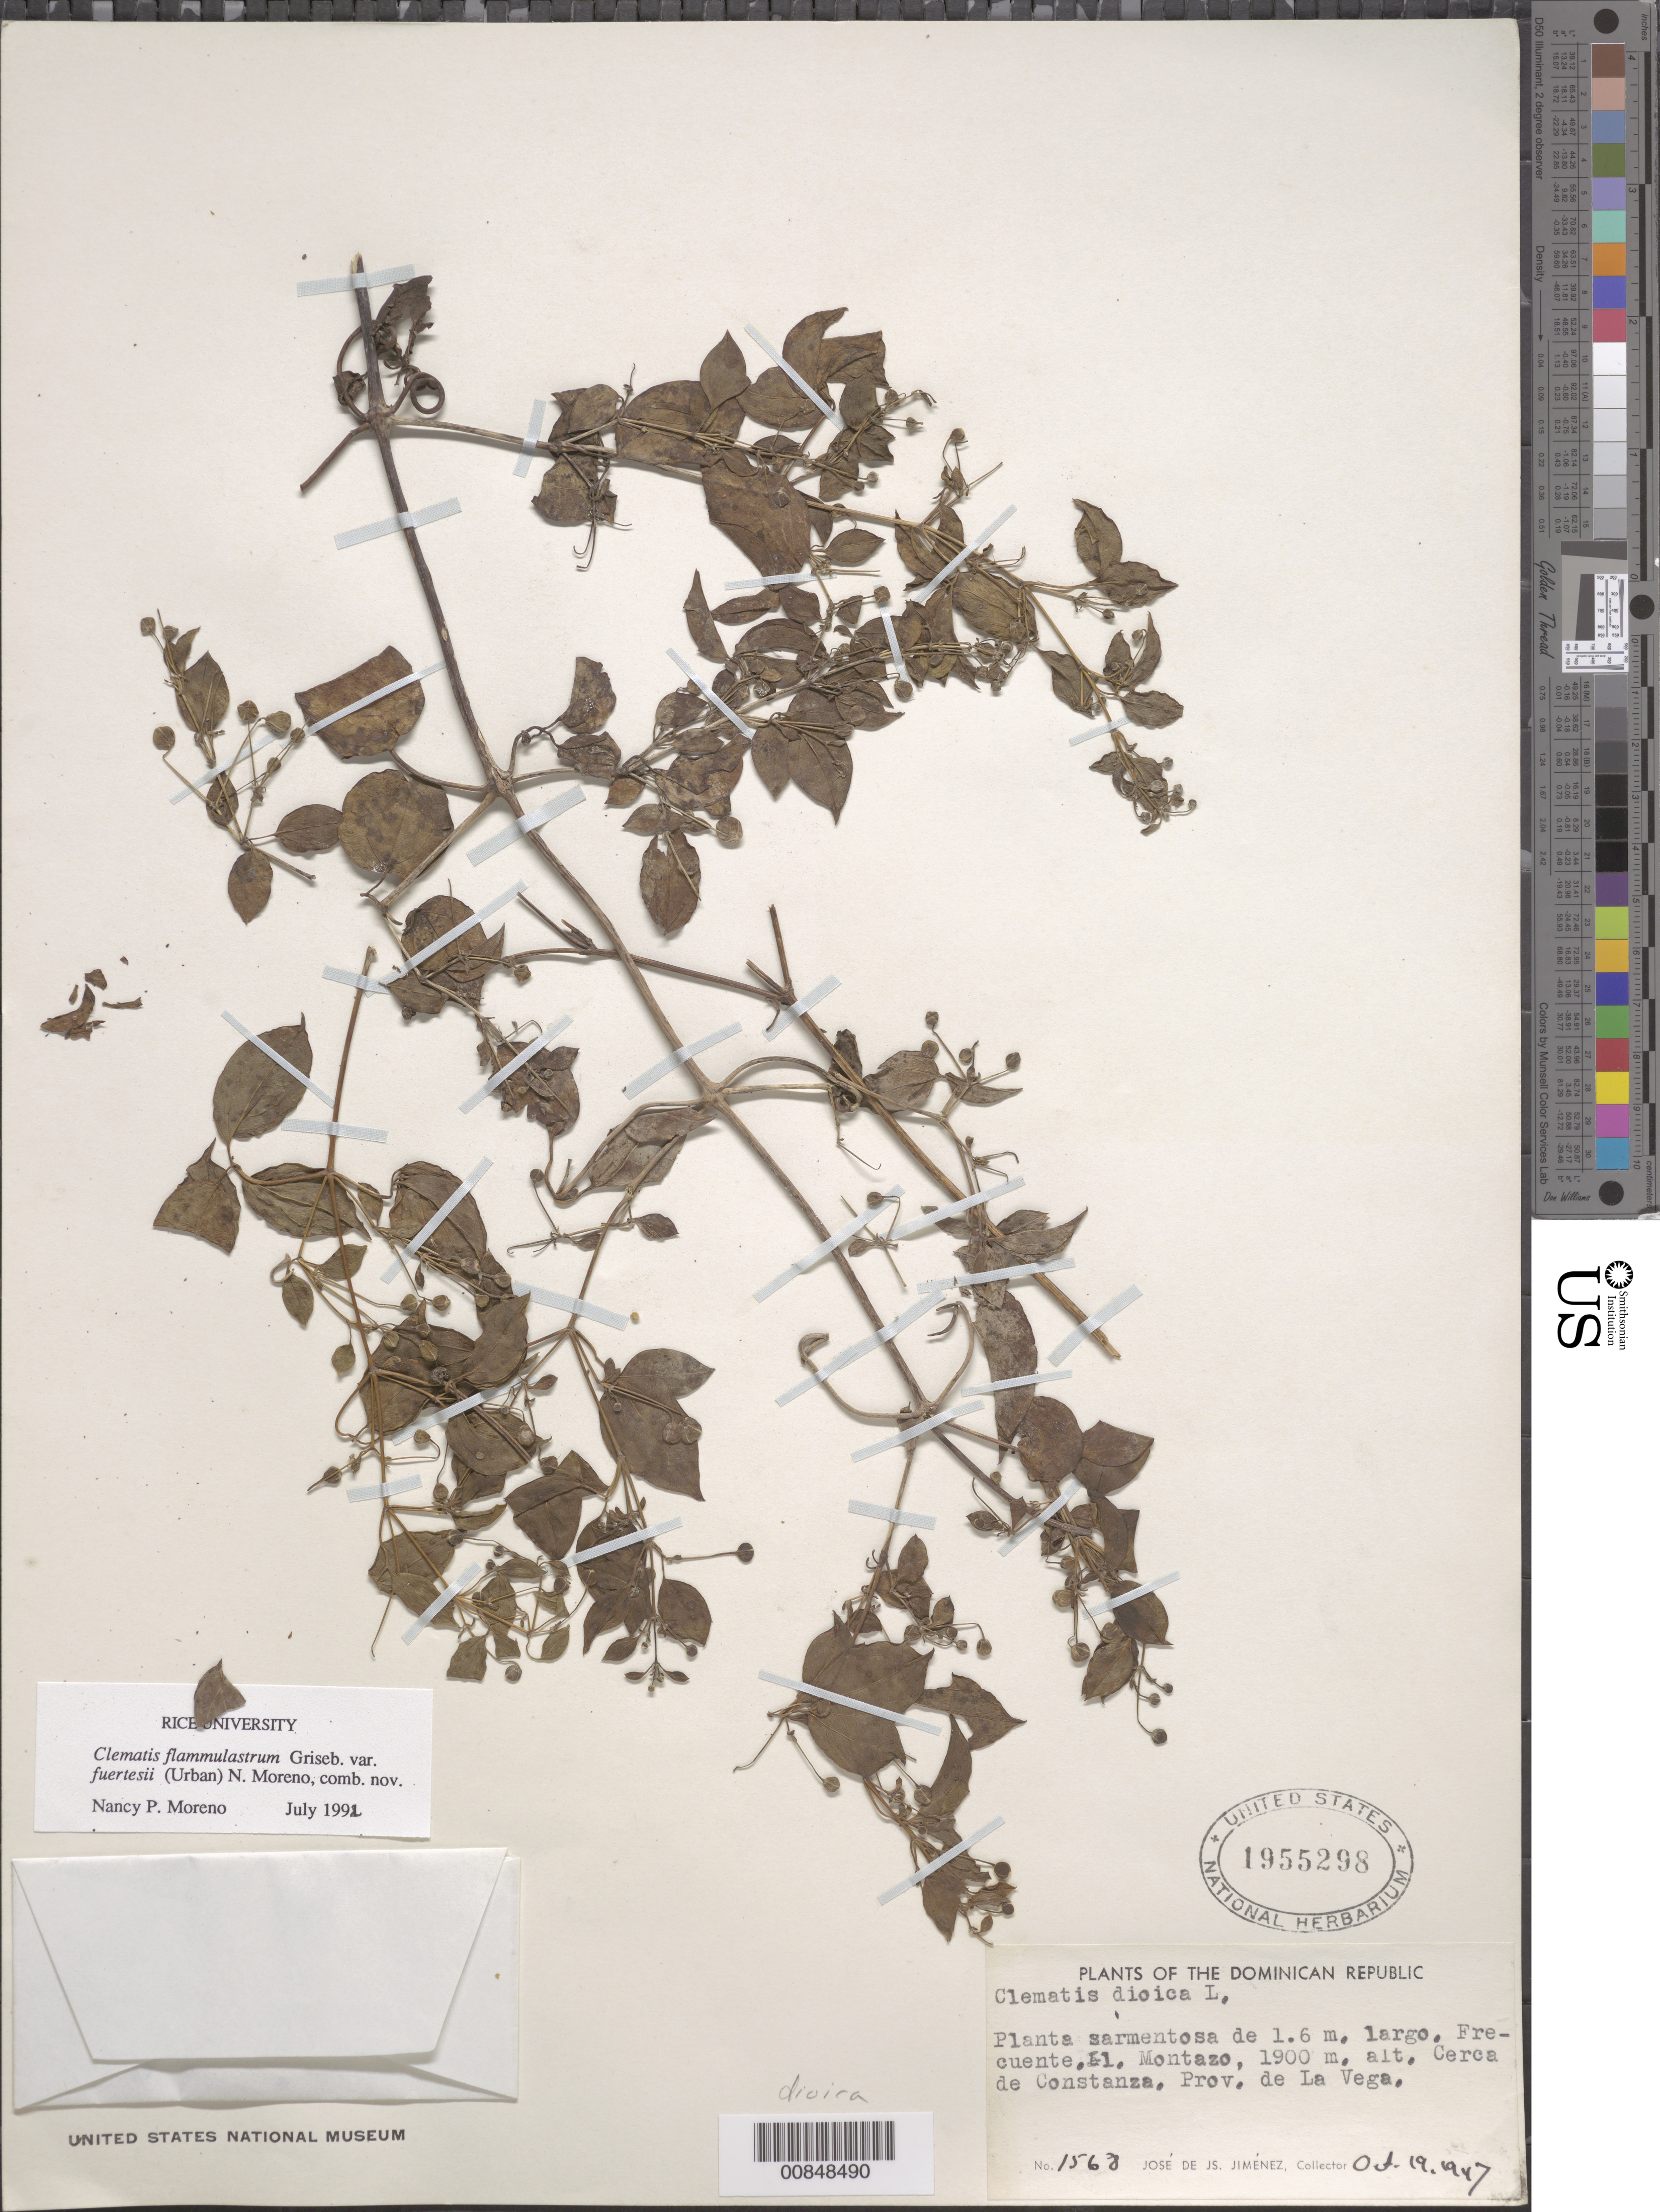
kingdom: Plantae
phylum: Tracheophyta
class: Magnoliopsida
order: Ranunculales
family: Ranunculaceae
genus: Clematis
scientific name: Clematis fuertesii var. fuertesii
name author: Urb.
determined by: Moreno, N. P.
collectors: J. J. Jiménez Almonte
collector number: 1568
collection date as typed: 19 Oct 1947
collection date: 1947-10-19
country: Dominican Republic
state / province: La Vega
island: Hispaniola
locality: El Montazo, cerca de Constanza.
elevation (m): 1900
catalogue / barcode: US 1955298